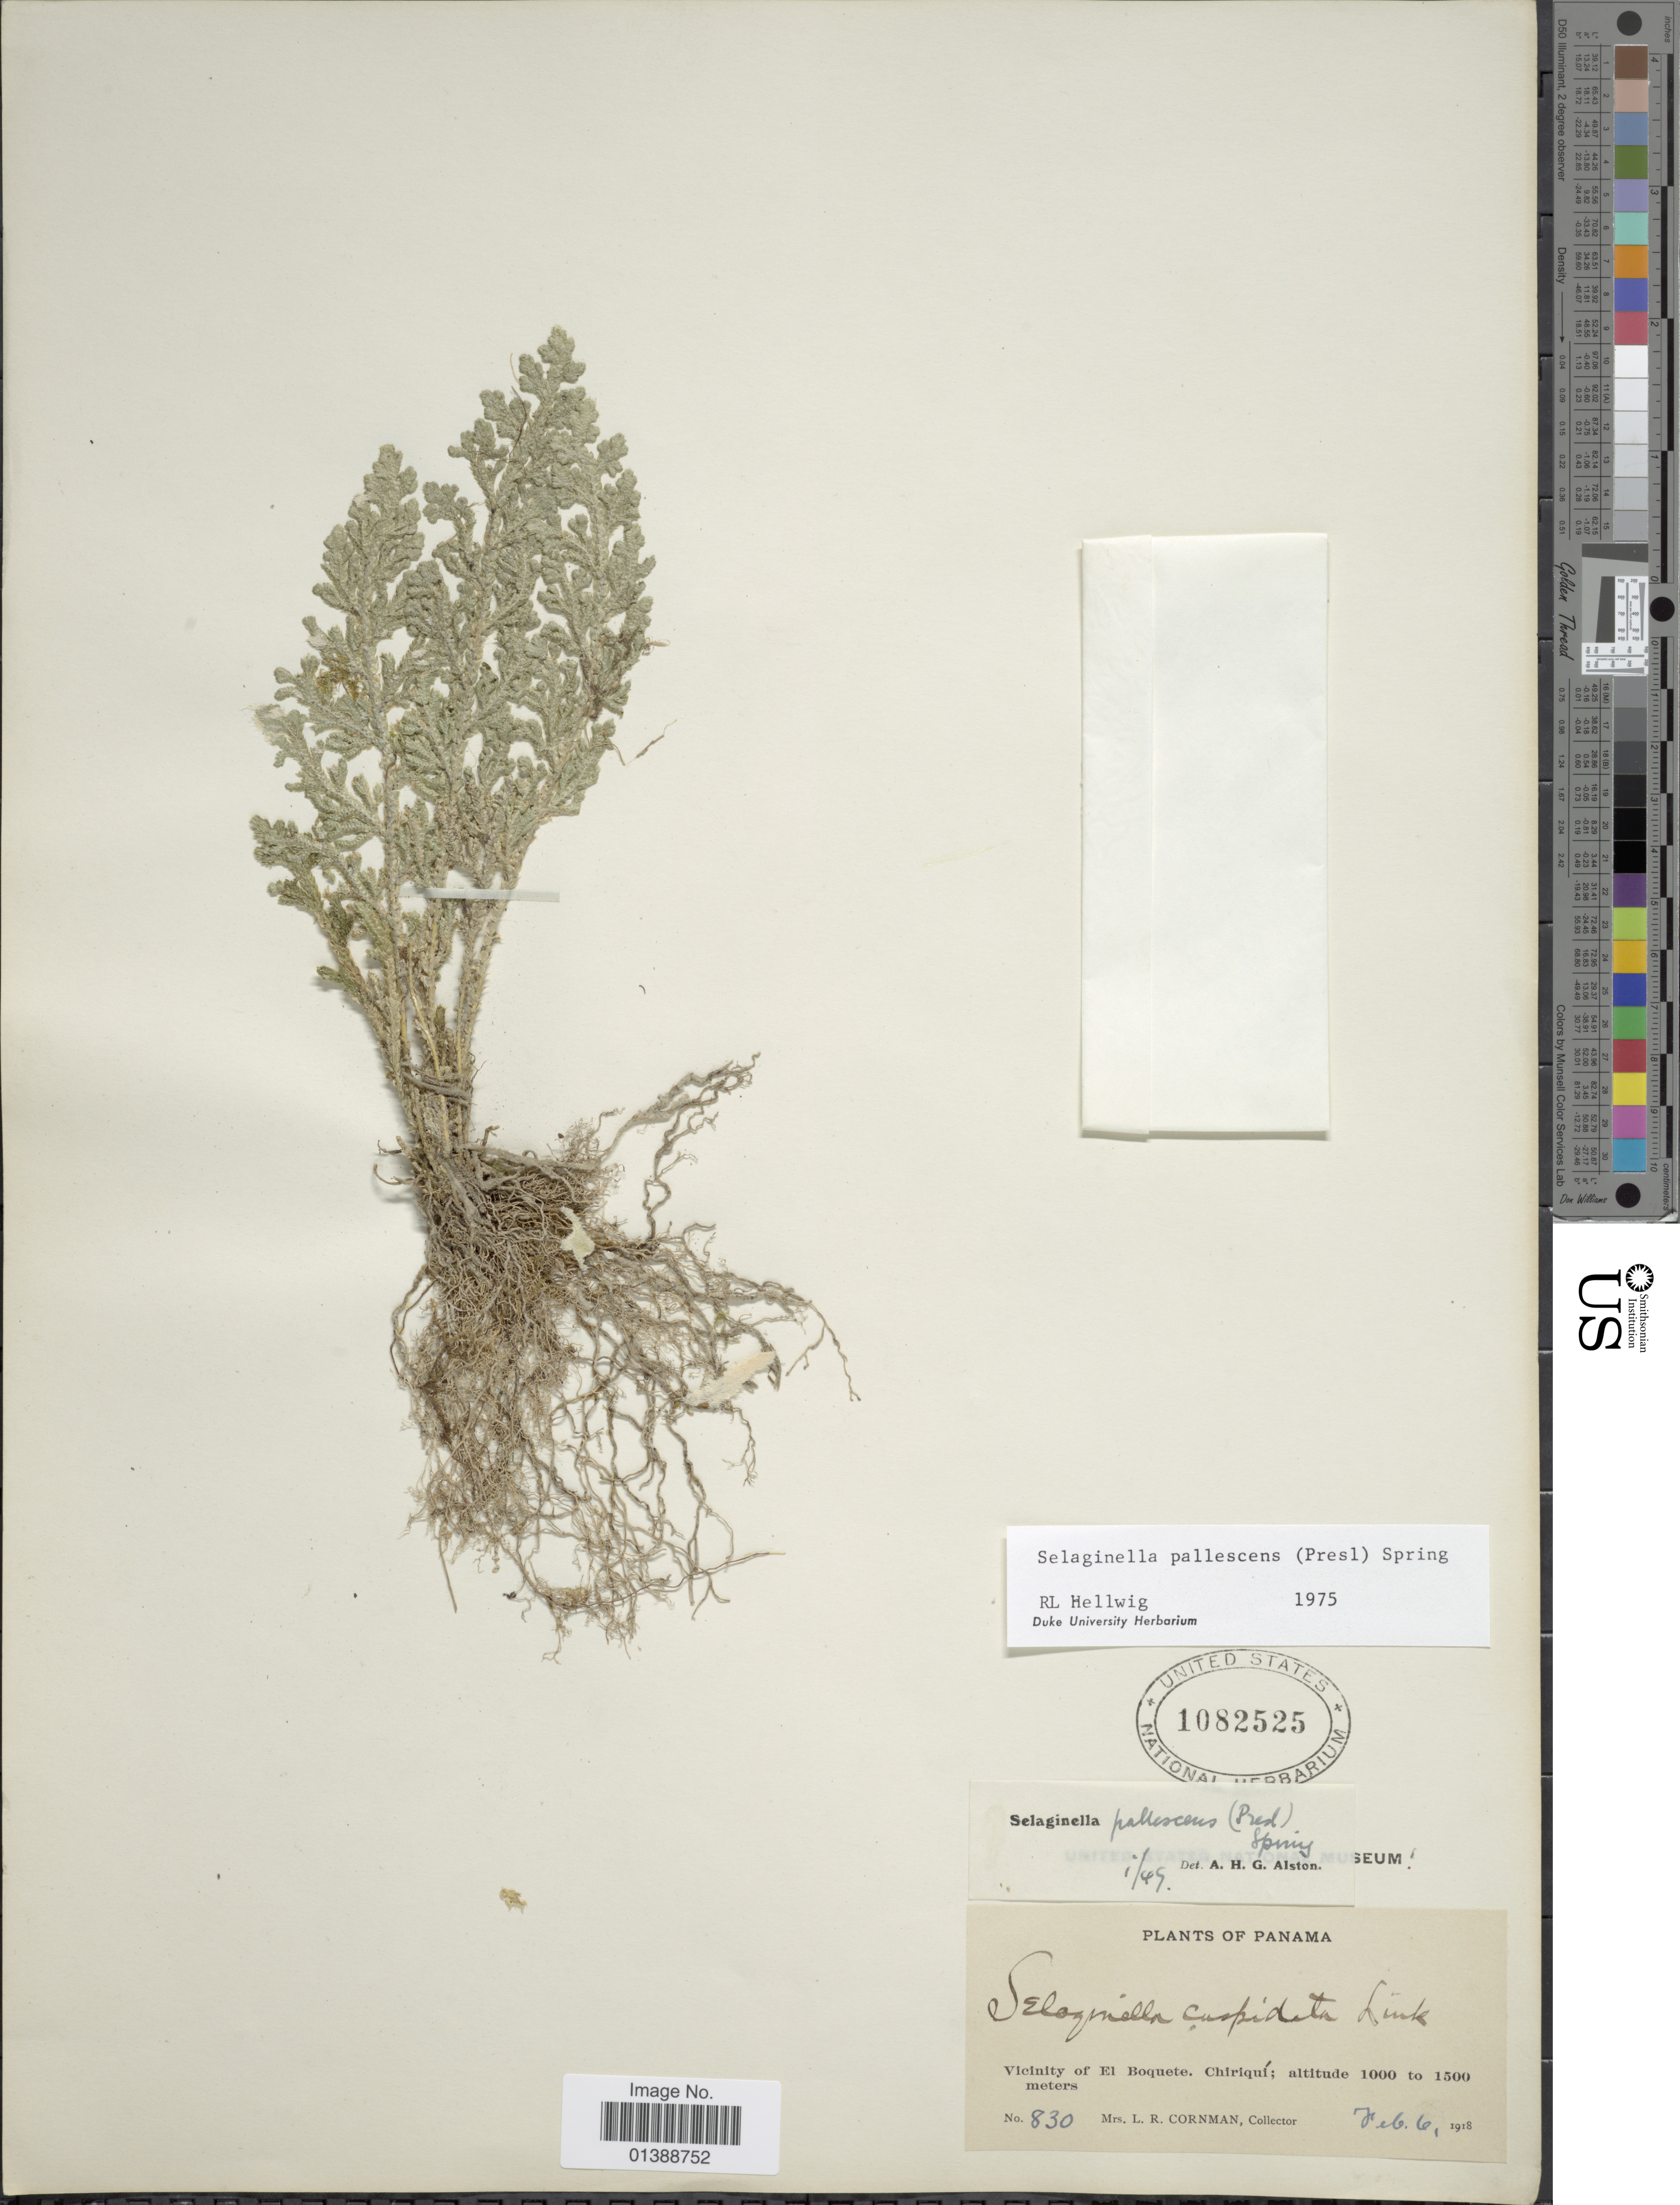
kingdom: Plantae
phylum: Tracheophyta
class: Lycopodiopsida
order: Selaginellales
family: Selaginellaceae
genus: Selaginella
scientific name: Selaginella pallescens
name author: (C. Presl) Spring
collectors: L. Cornman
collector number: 830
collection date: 1918-02-06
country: Panama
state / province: Chiriqui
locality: Vicinityof El Boquete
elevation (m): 1000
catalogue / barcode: US 1082525